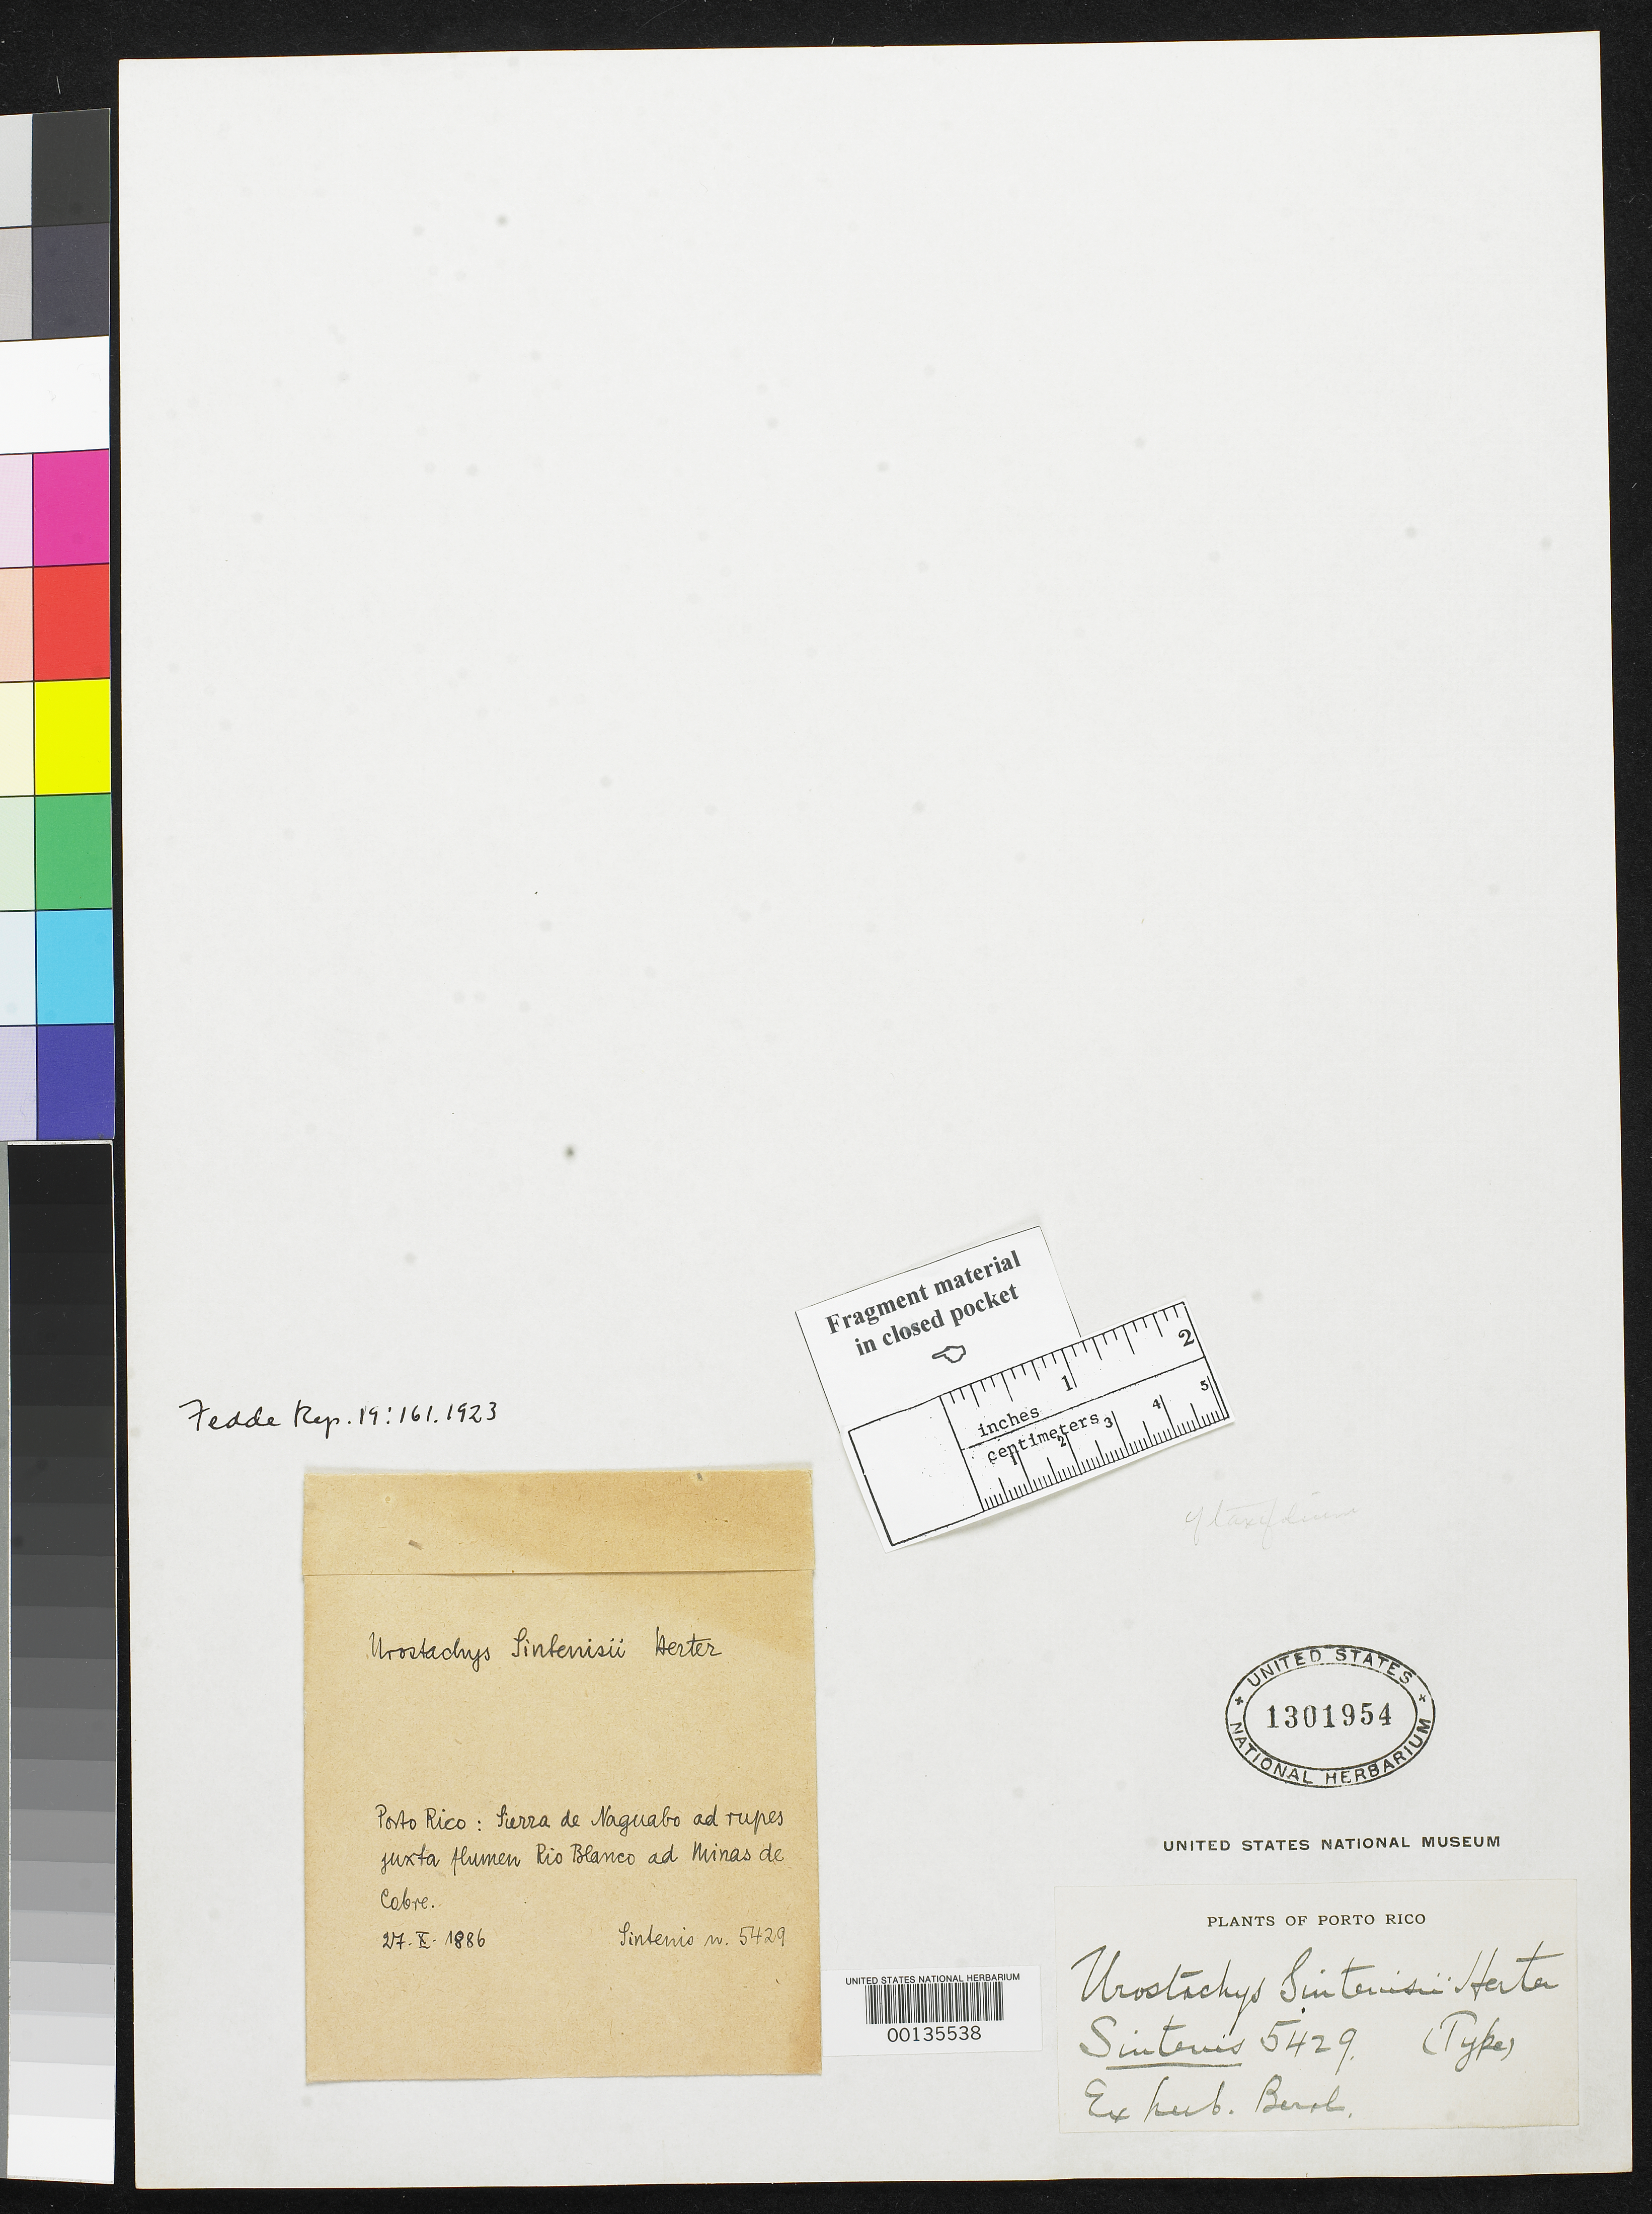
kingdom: Plantae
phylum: Tracheophyta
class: Lycopodiopsida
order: Lycopodiales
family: Lycopodiaceae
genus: Urostachys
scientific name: Urostachys sintenisii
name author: Herter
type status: Isotype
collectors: P. Sintenis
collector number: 5429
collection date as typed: Oct 1886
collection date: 1886-10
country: Puerto Rico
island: Greater Antilles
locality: Sierra de Naguabo, Rio Branco.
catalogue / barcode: US 1301954